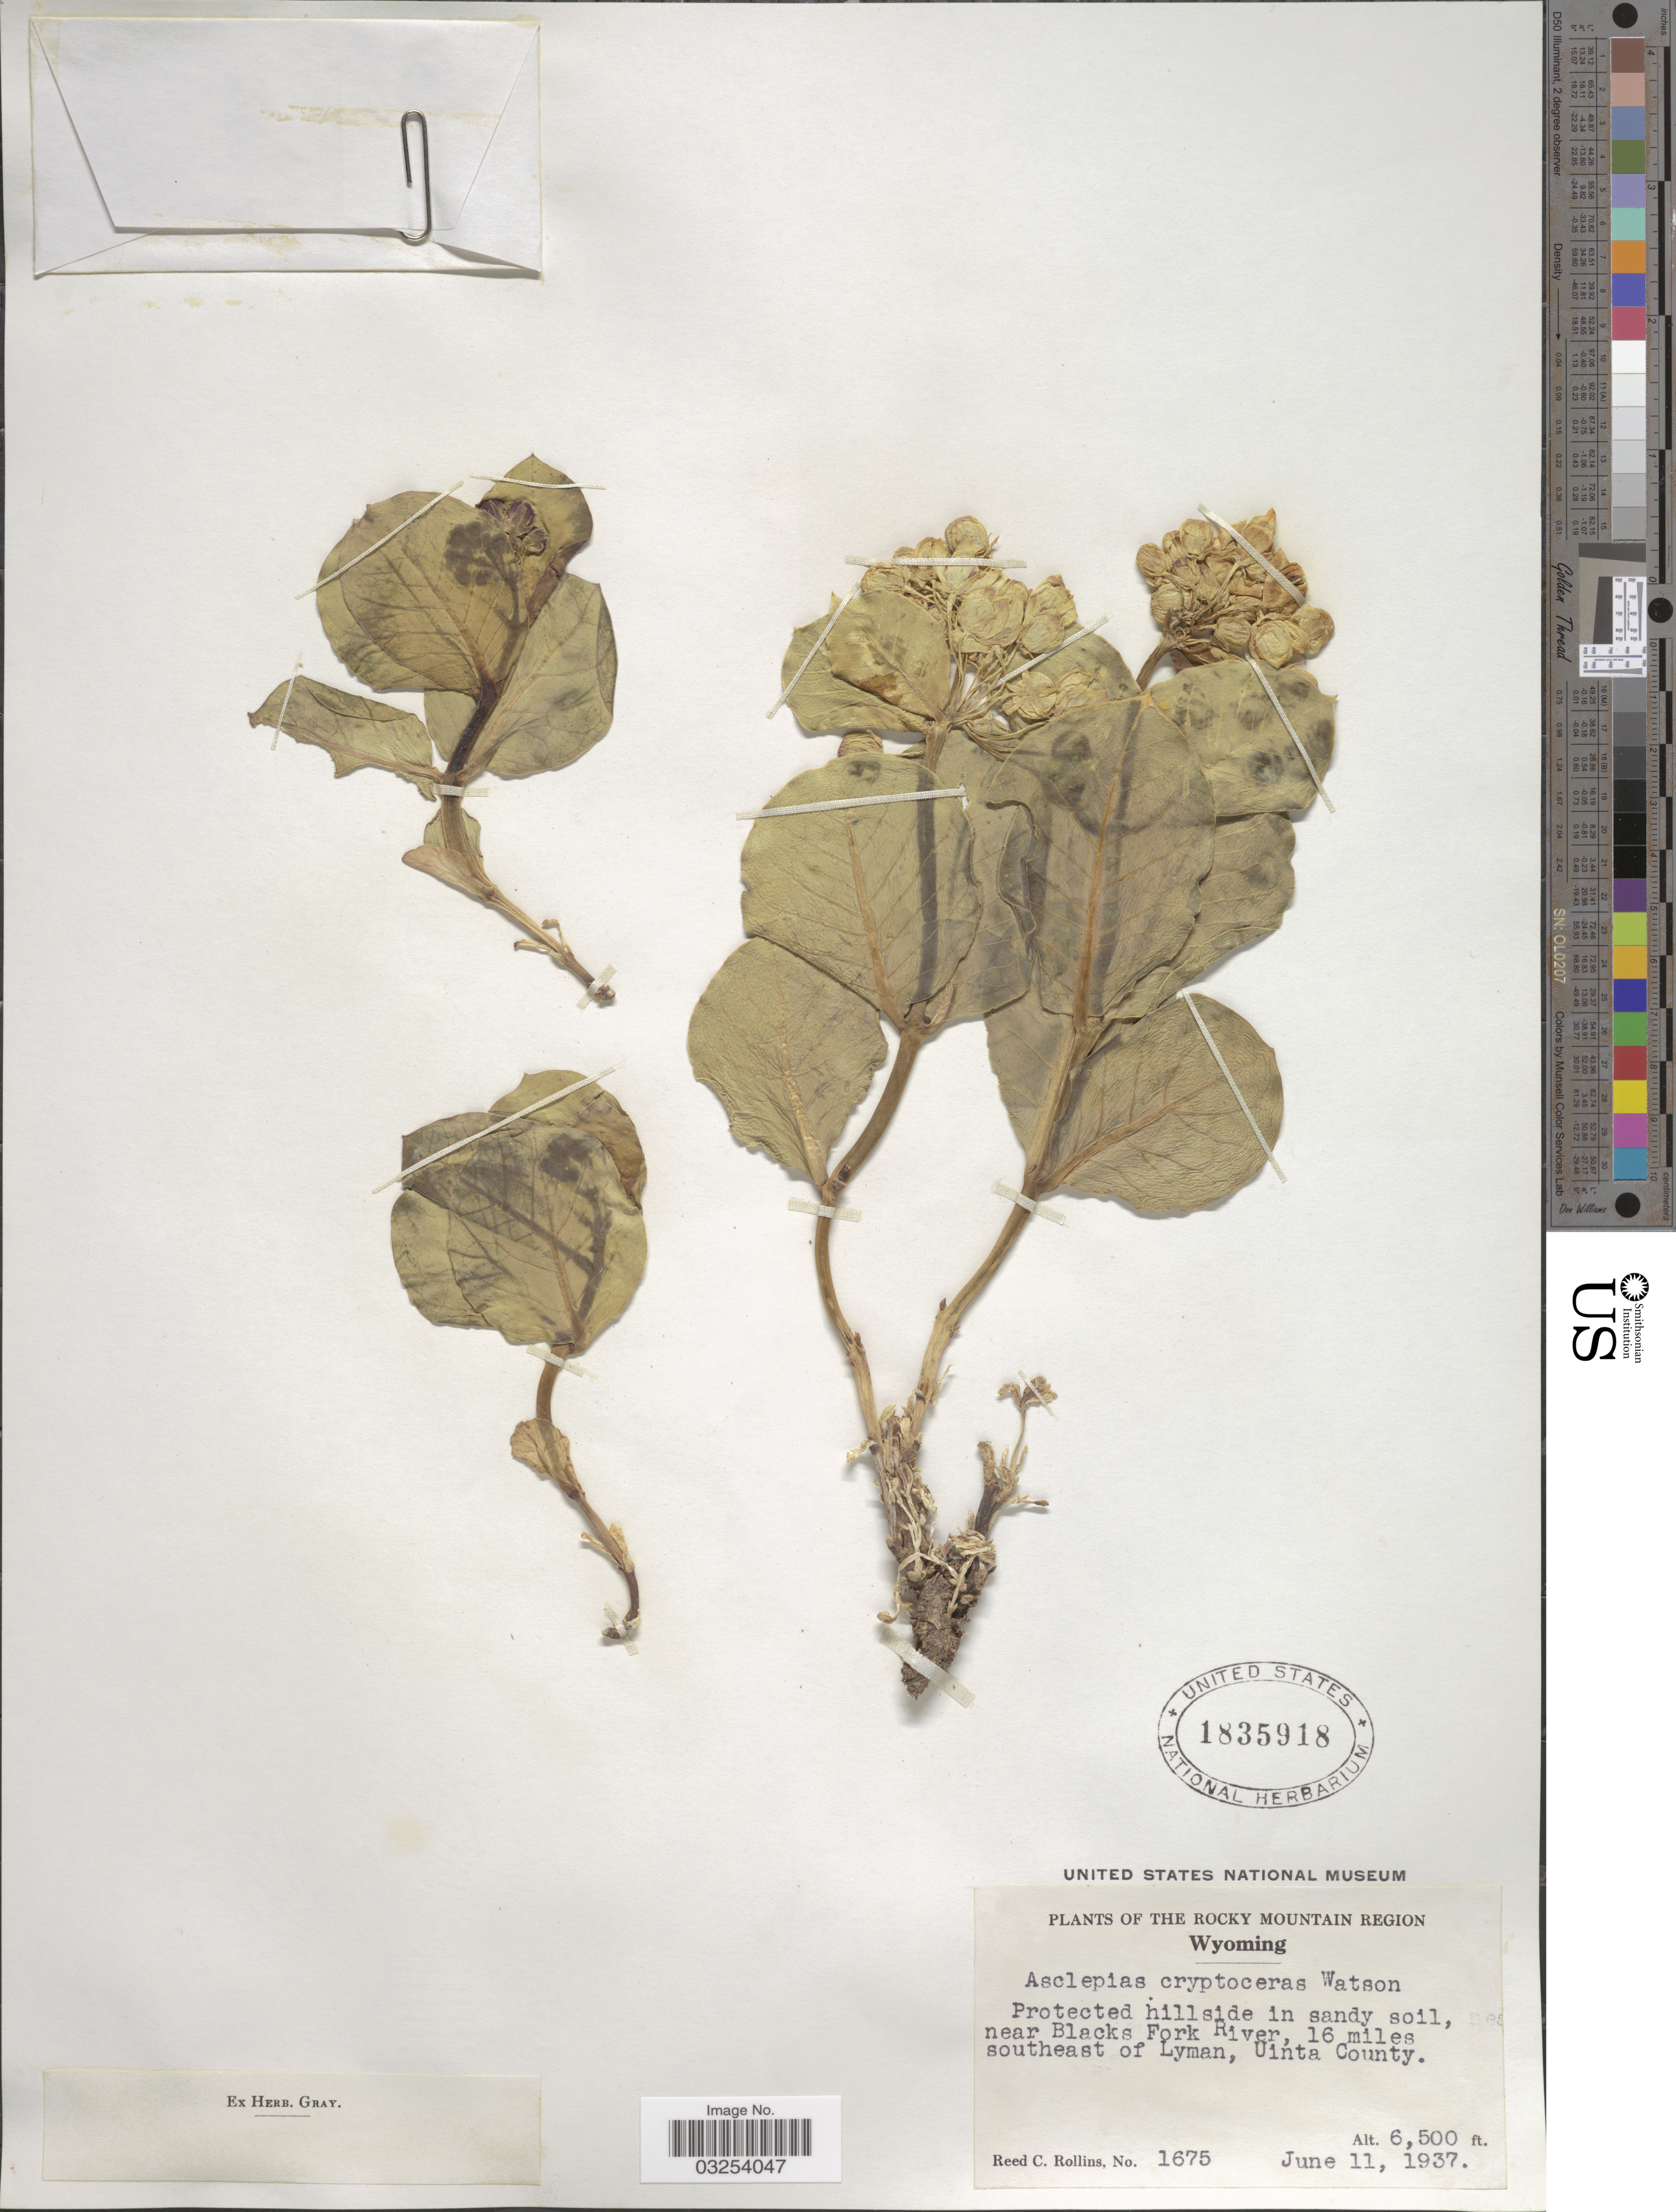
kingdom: Plantae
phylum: Tracheophyta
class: Magnoliopsida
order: Gentianales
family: Apocynaceae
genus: Asclepias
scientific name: Asclepias cryptoceras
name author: S. Watson in C. King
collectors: R. C. Rollins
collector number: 1675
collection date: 1937-06-11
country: United States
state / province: Wyoming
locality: Rocky Mountain Region. Near Blacks Fork River, 16 miles southeast of Lyman, Uinta County.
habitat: protected hillside in sandy soil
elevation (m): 1981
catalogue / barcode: US 1835918